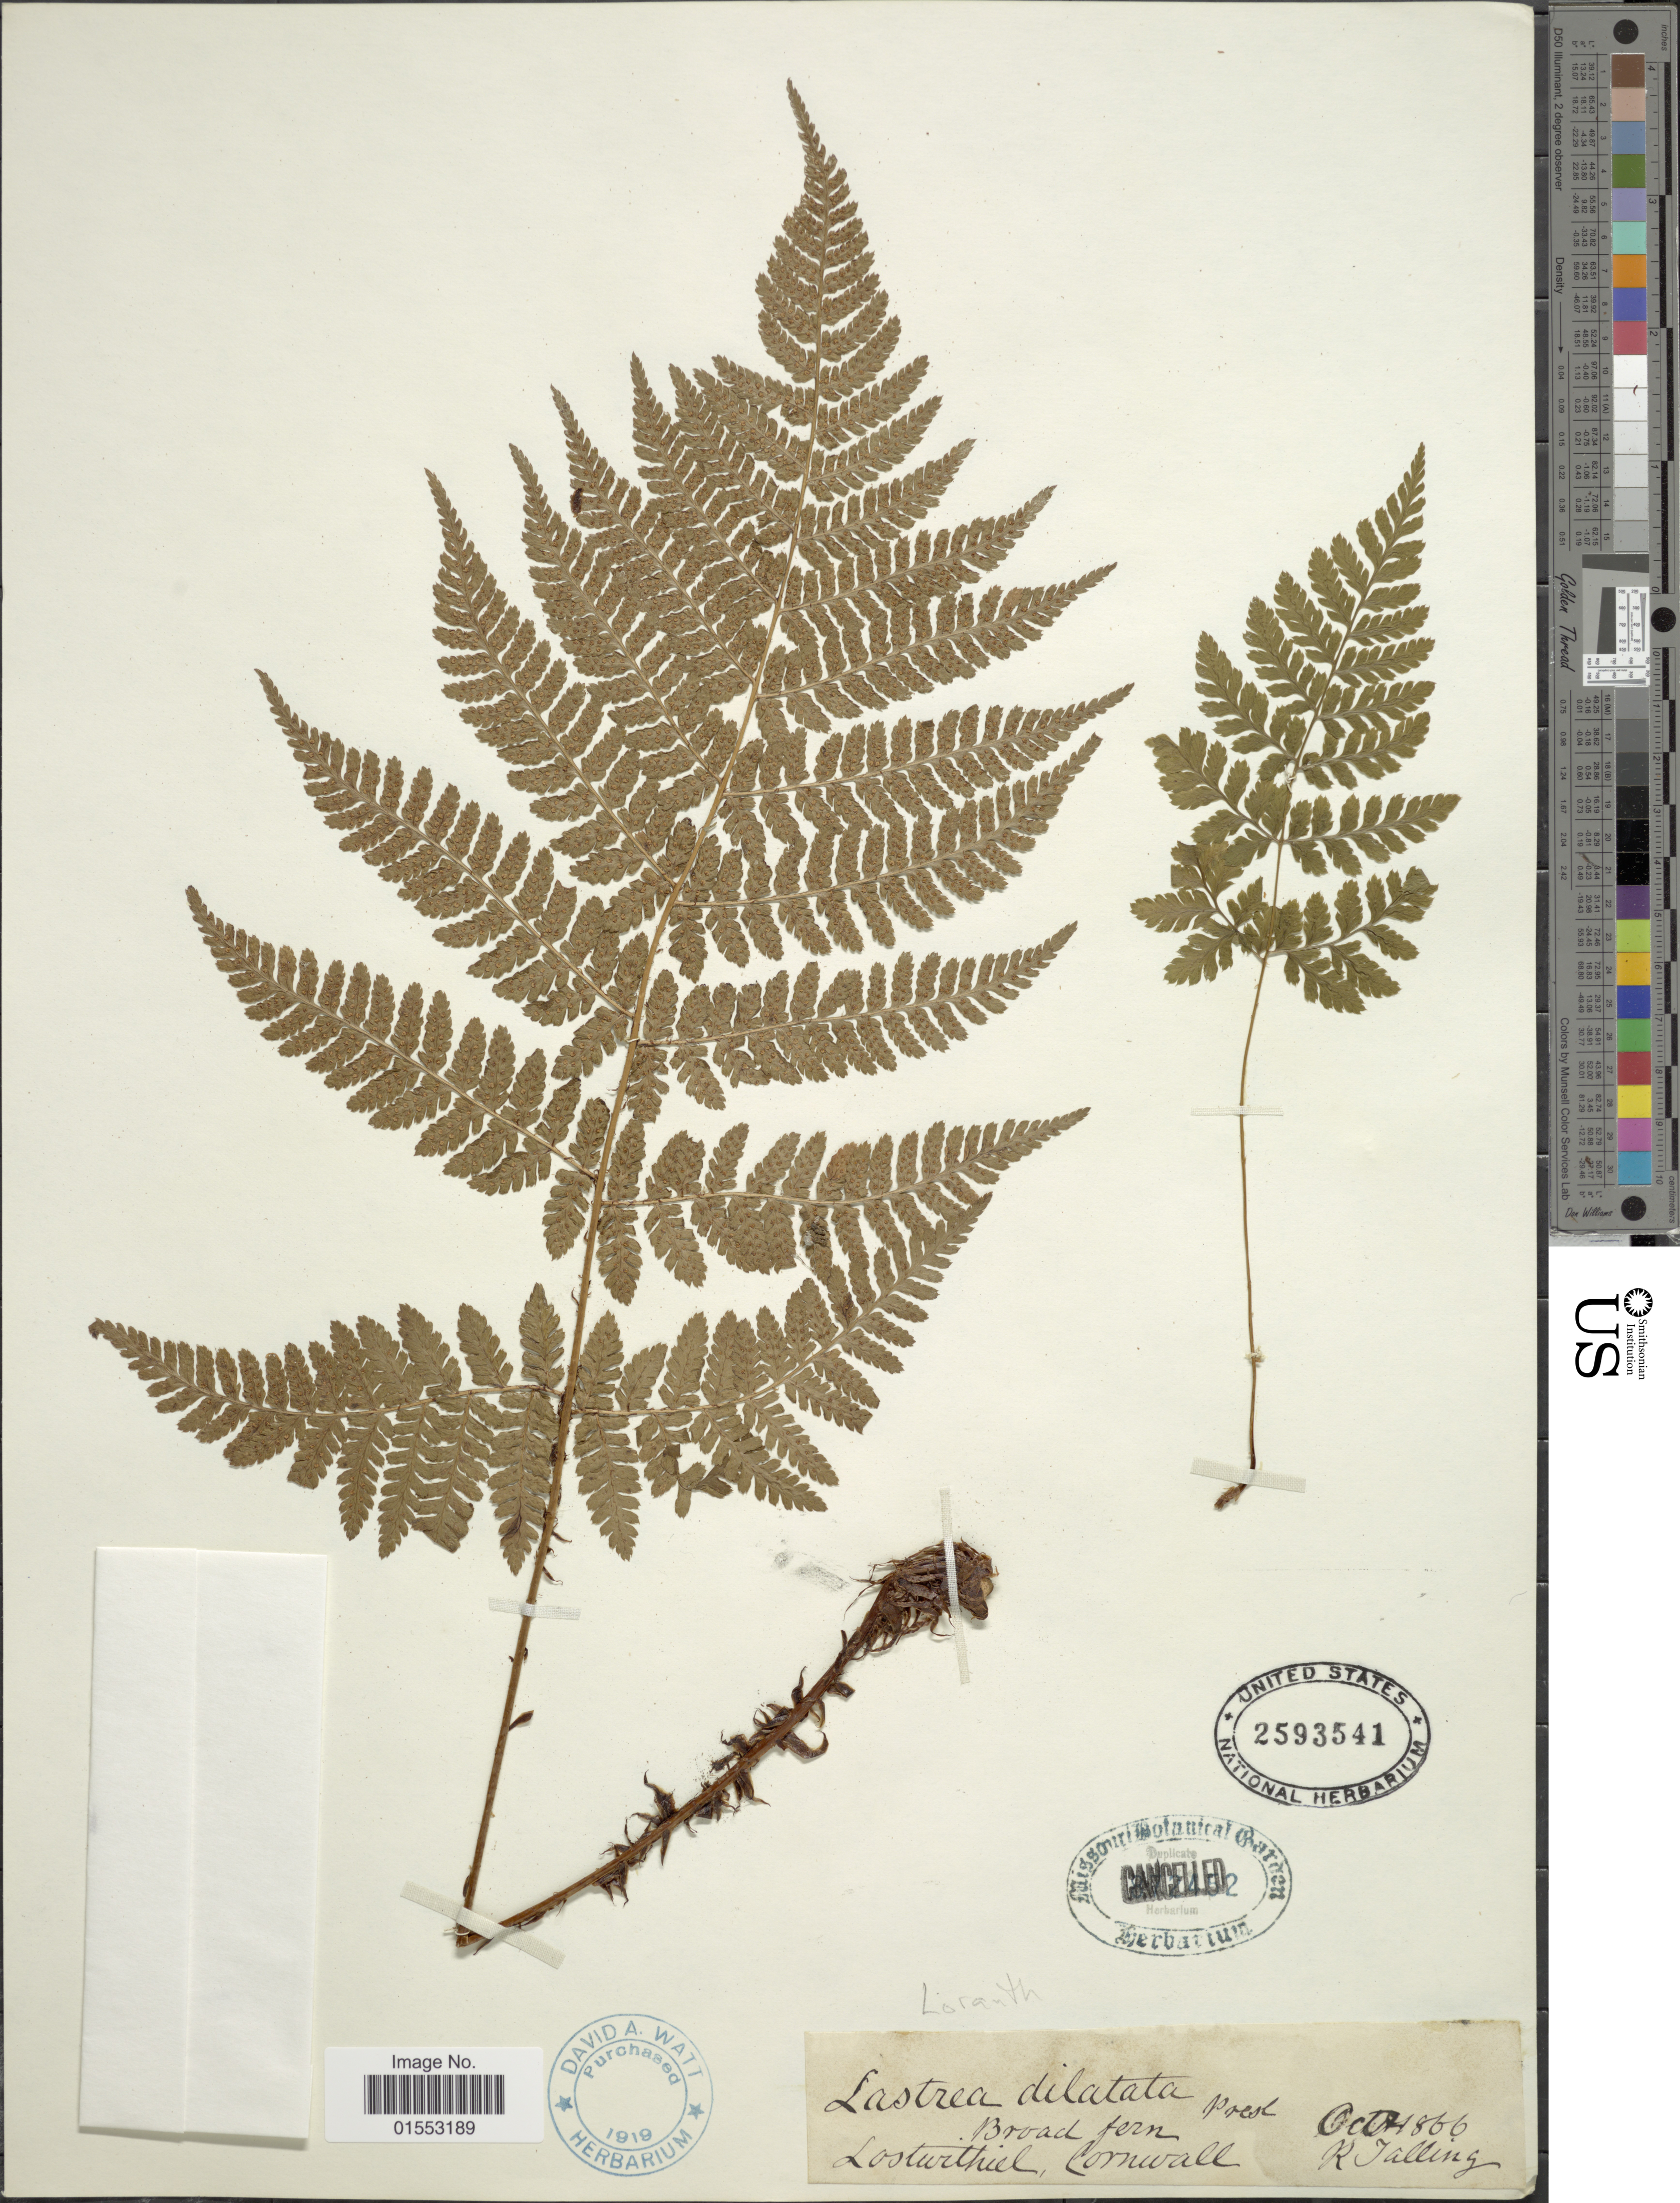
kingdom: Plantae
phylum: Tracheophyta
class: Polypodiopsida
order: Polypodiales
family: Dryopteridaceae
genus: Dryopteris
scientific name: Dryopteris dilatata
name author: (Hoffm.) A. Gray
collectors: R. Talling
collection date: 1866-10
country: United Kingdom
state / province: England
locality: Losturthiel, Cornwall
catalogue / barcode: US 2593541